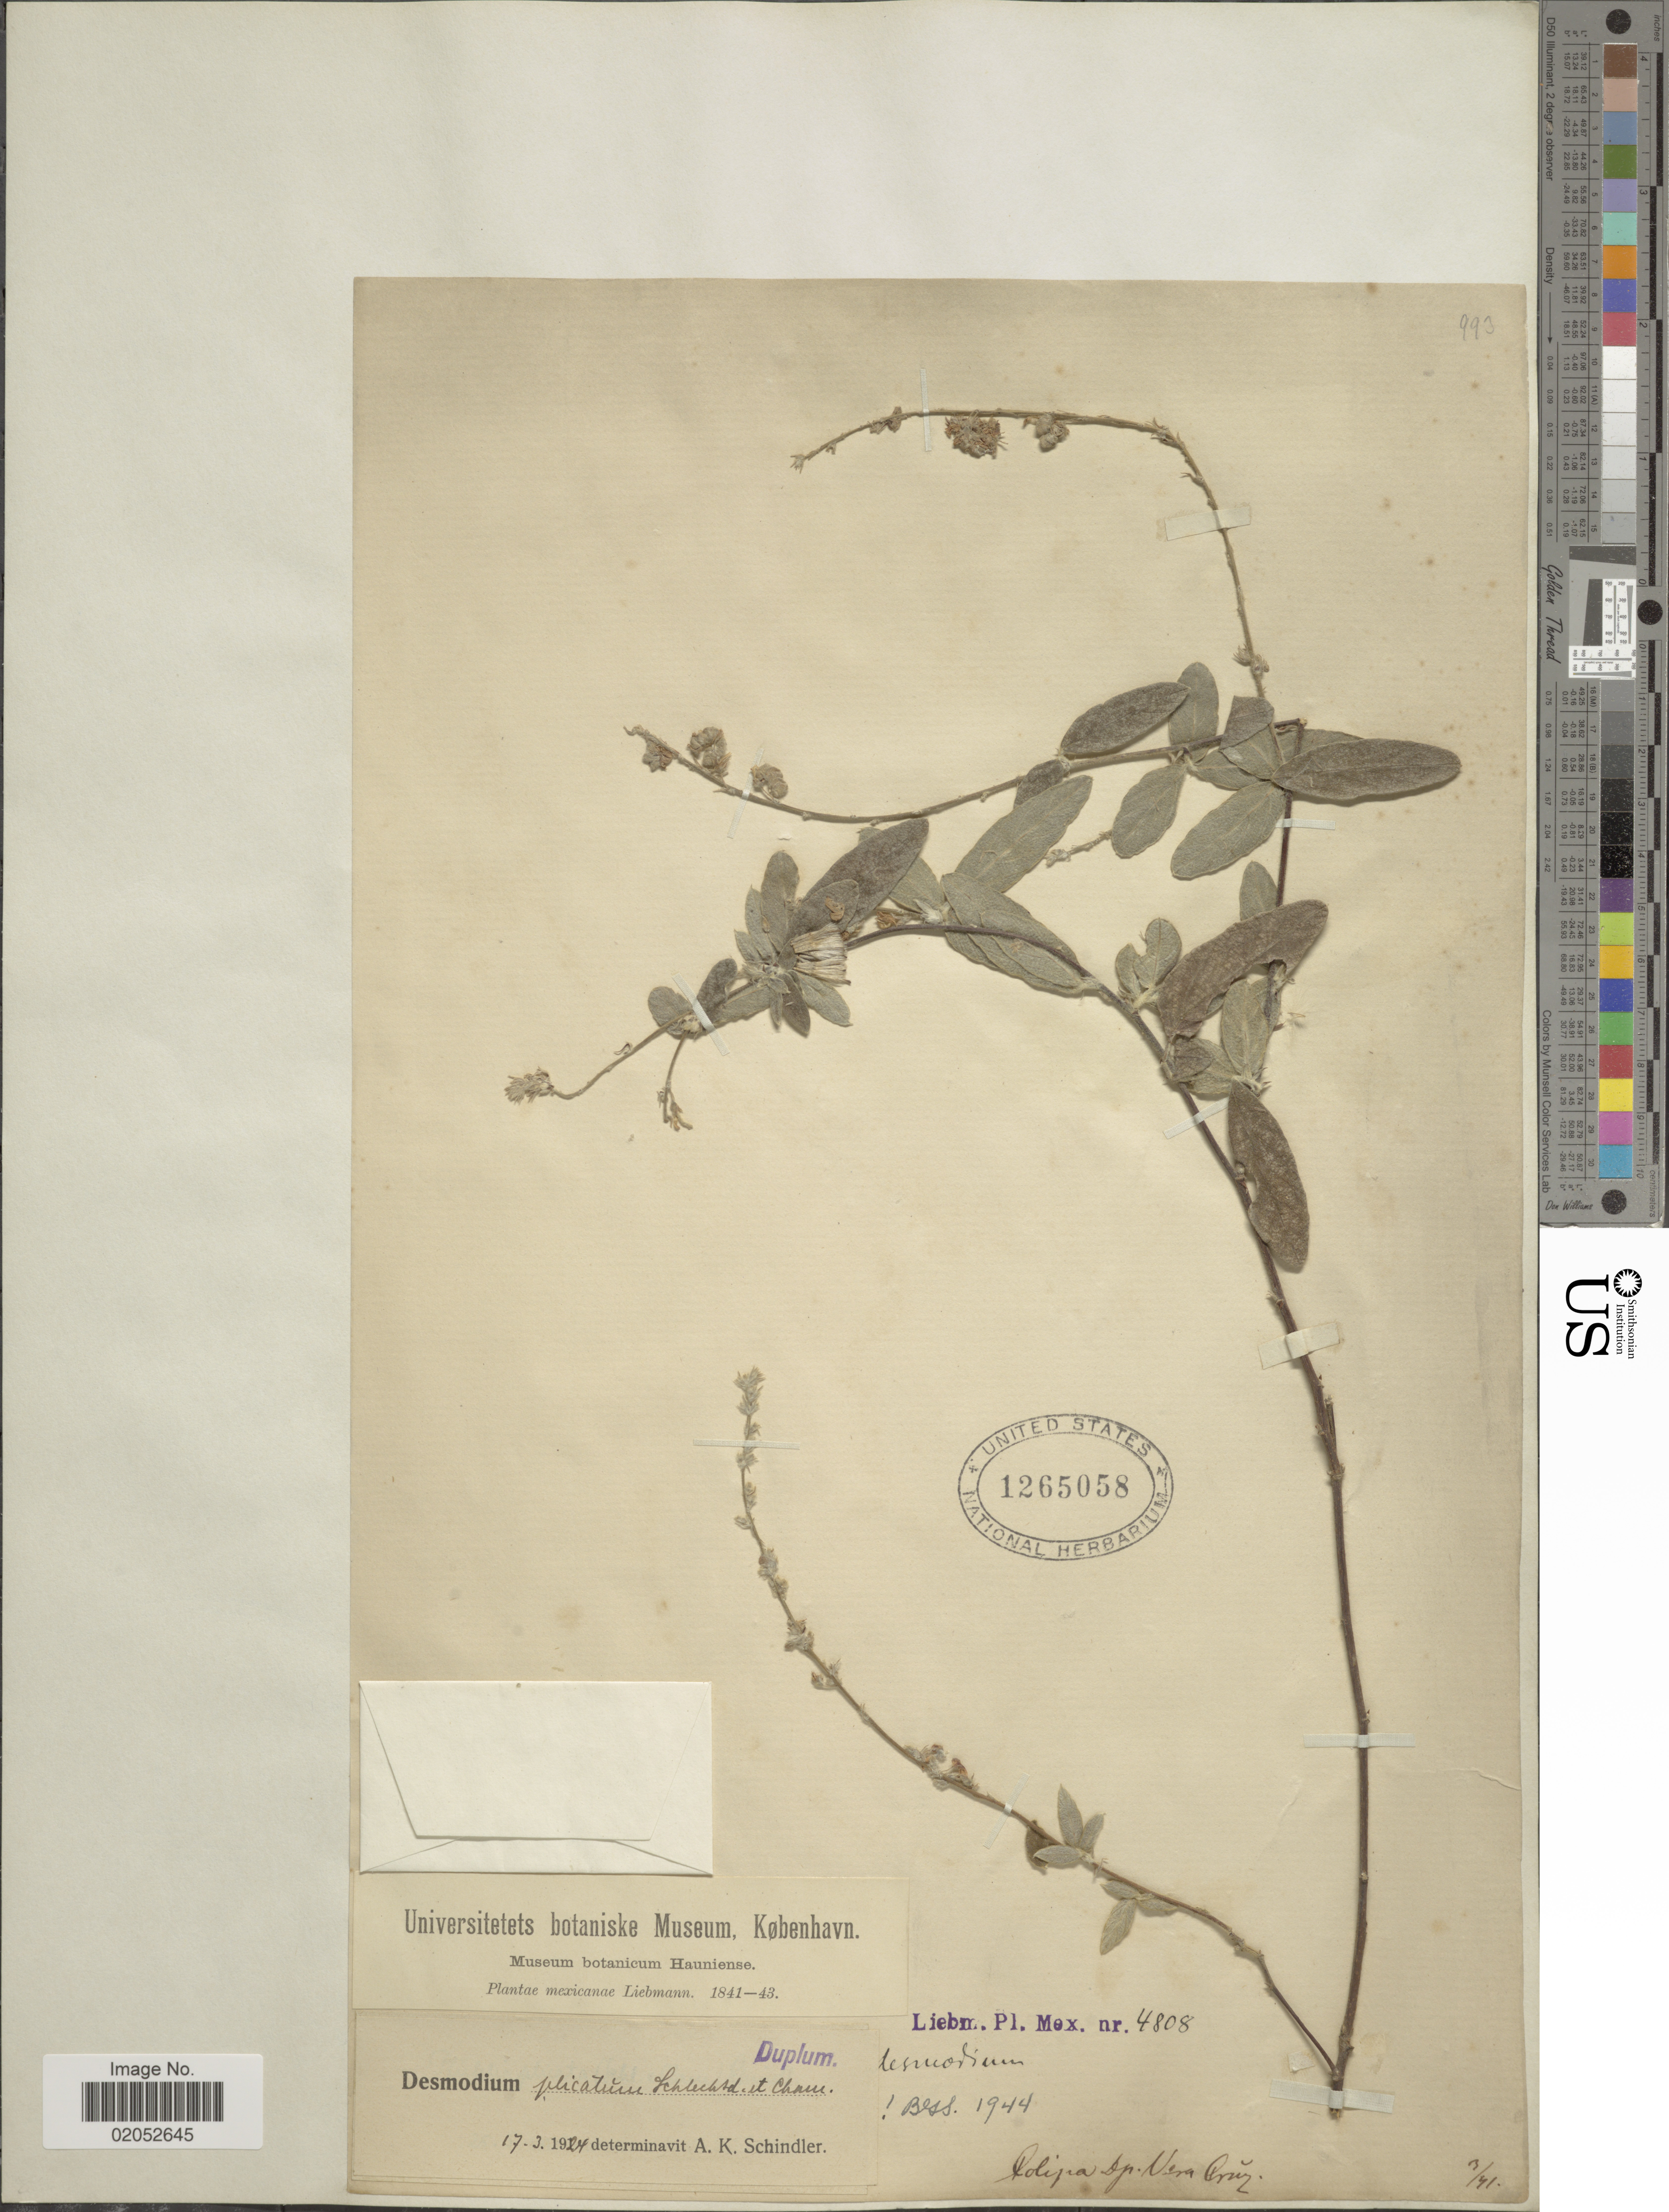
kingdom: Plantae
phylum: Tracheophyta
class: Magnoliopsida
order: Fabales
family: Fabaceae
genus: Desmodium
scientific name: Desmodium plicatum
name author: Schltdl. & Cham.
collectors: Liebmann, --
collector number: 4808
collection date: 1841/1843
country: Mexico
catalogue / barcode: US 1265058